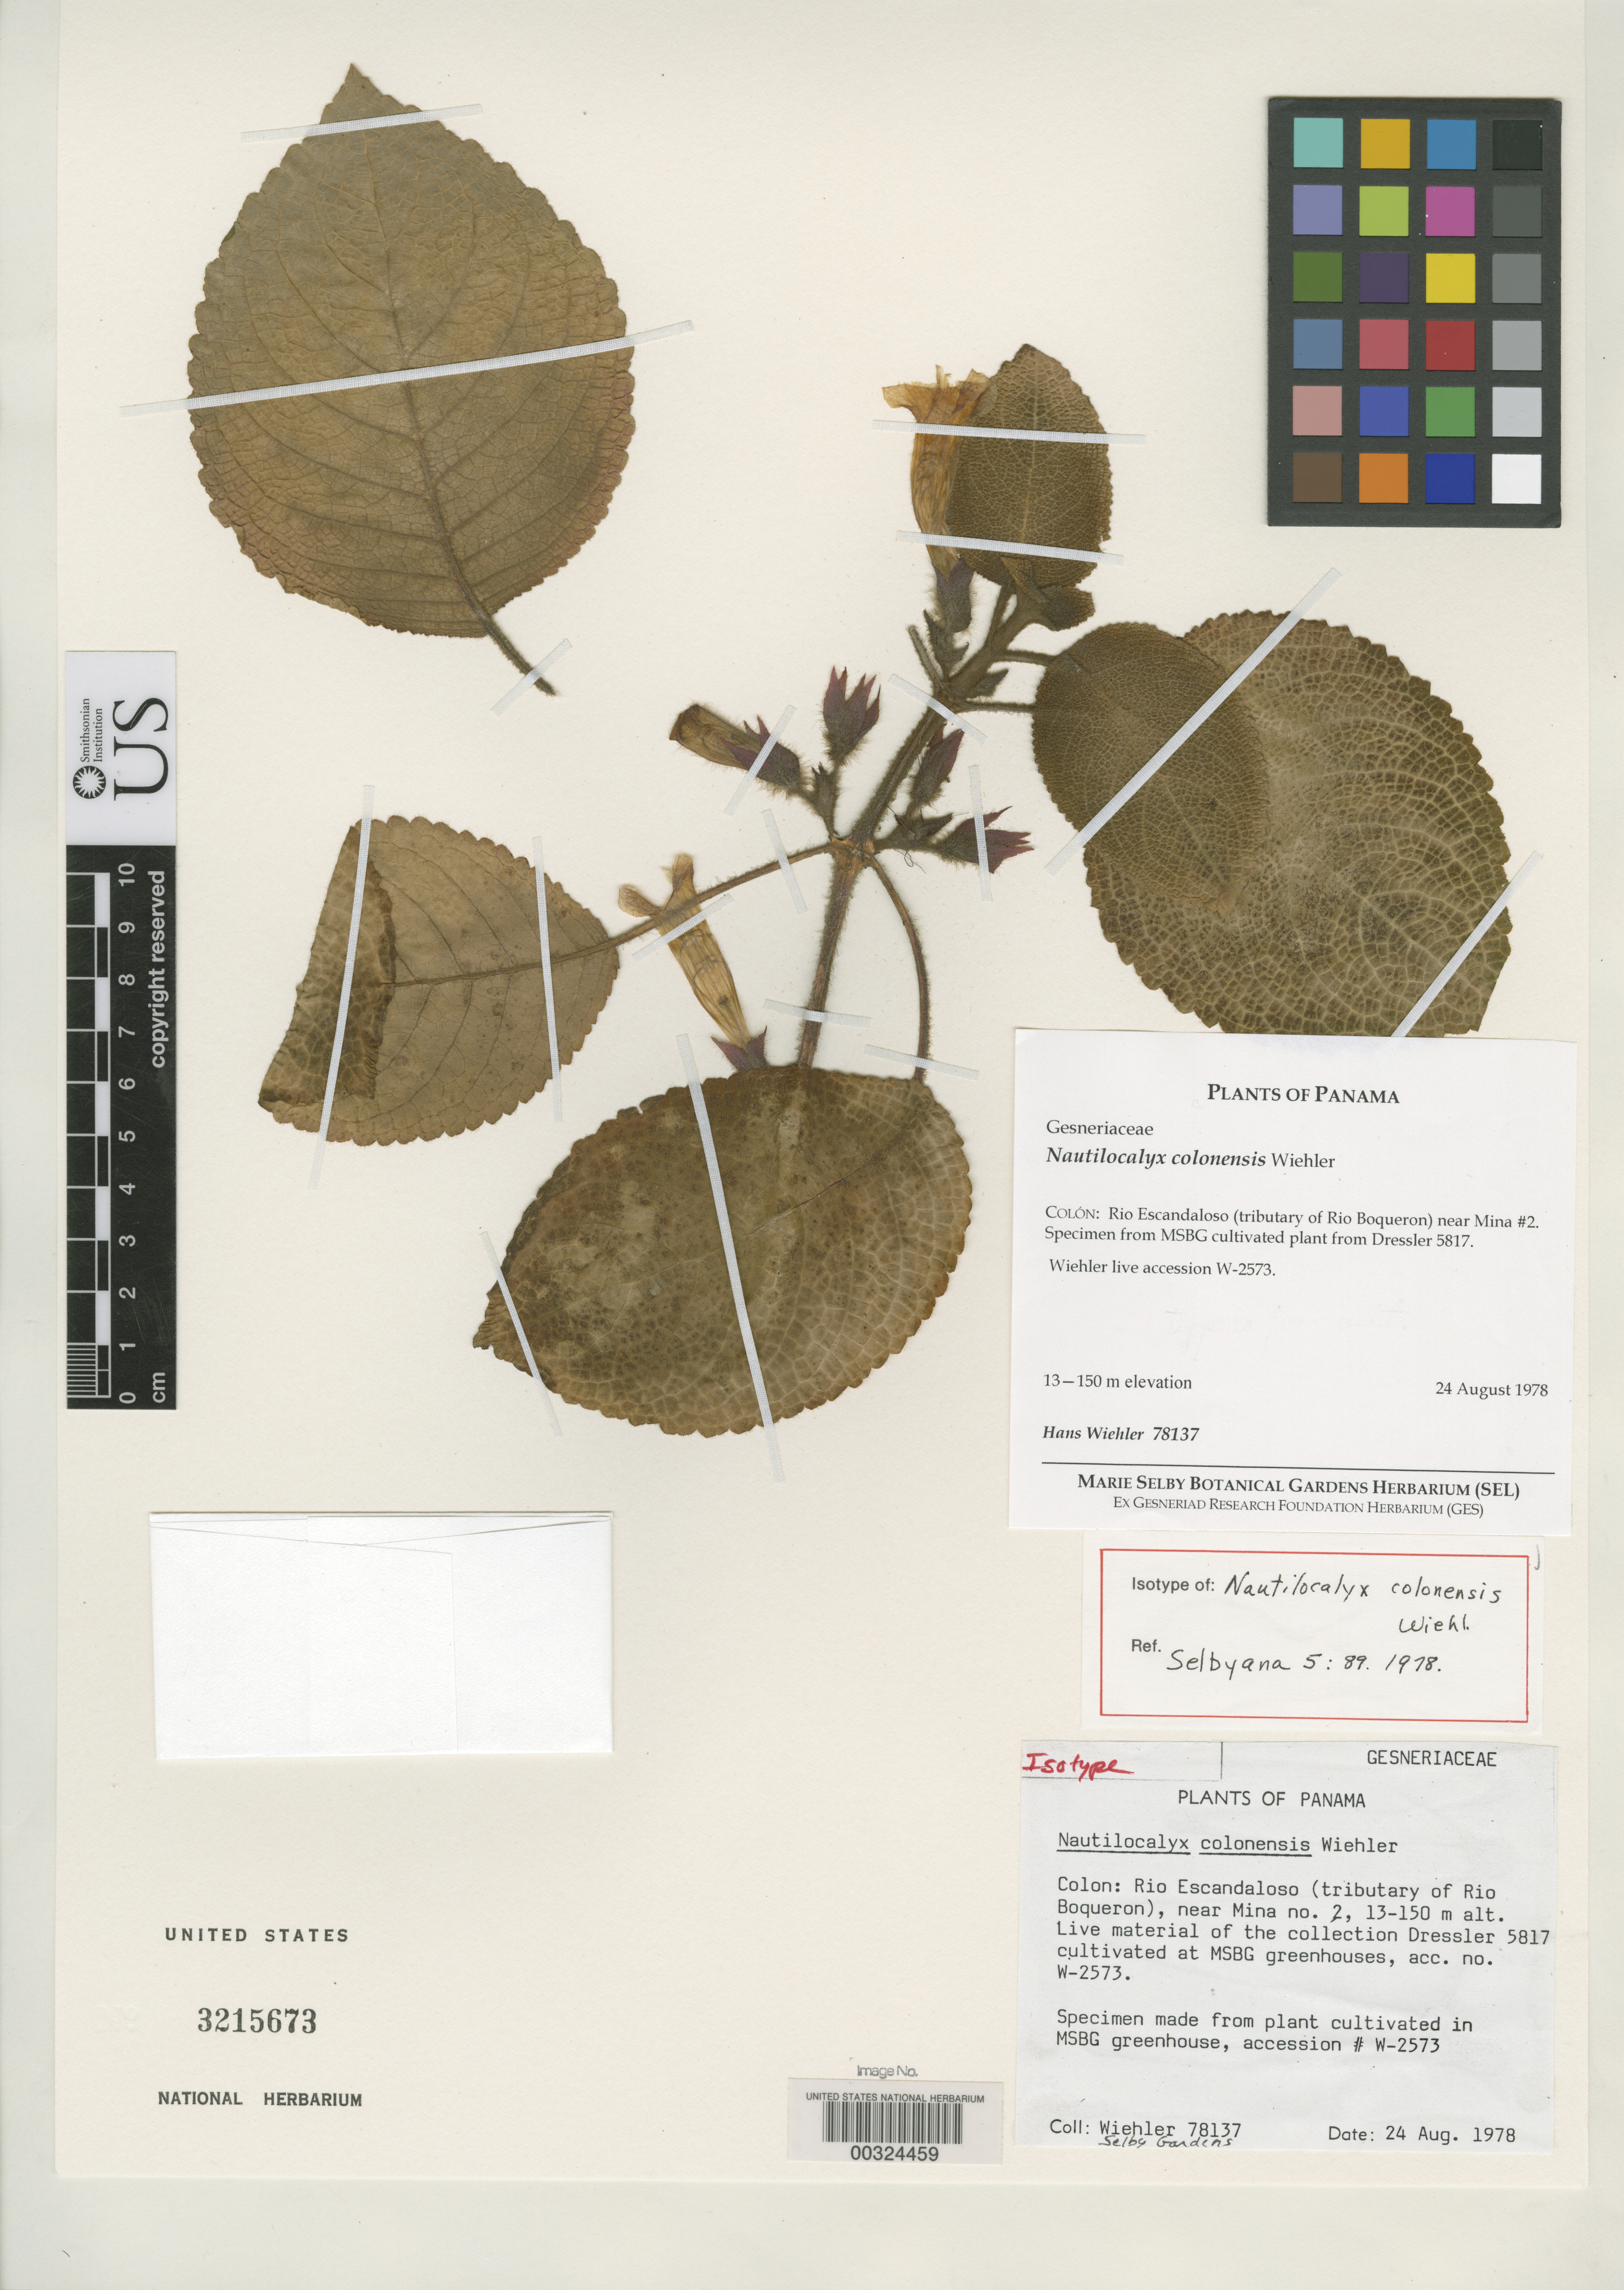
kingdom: Plantae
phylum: Tracheophyta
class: Magnoliopsida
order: Lamiales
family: Gesneriaceae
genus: Nautilocalyx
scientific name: Nautilocalyx colonensis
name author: Wiehler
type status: Isotype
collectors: H. J. Wiehler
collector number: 78137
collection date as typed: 24 Aug 1978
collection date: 1978-08-24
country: Panama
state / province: Colón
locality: Rio Escandaloso (tributary of Rio Boqueron) near Mina # 2.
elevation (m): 13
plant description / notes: Specimen from MSBG cultivated plant from Dressler 5817. Wiehler live accession W-2573.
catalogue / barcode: US 3215673